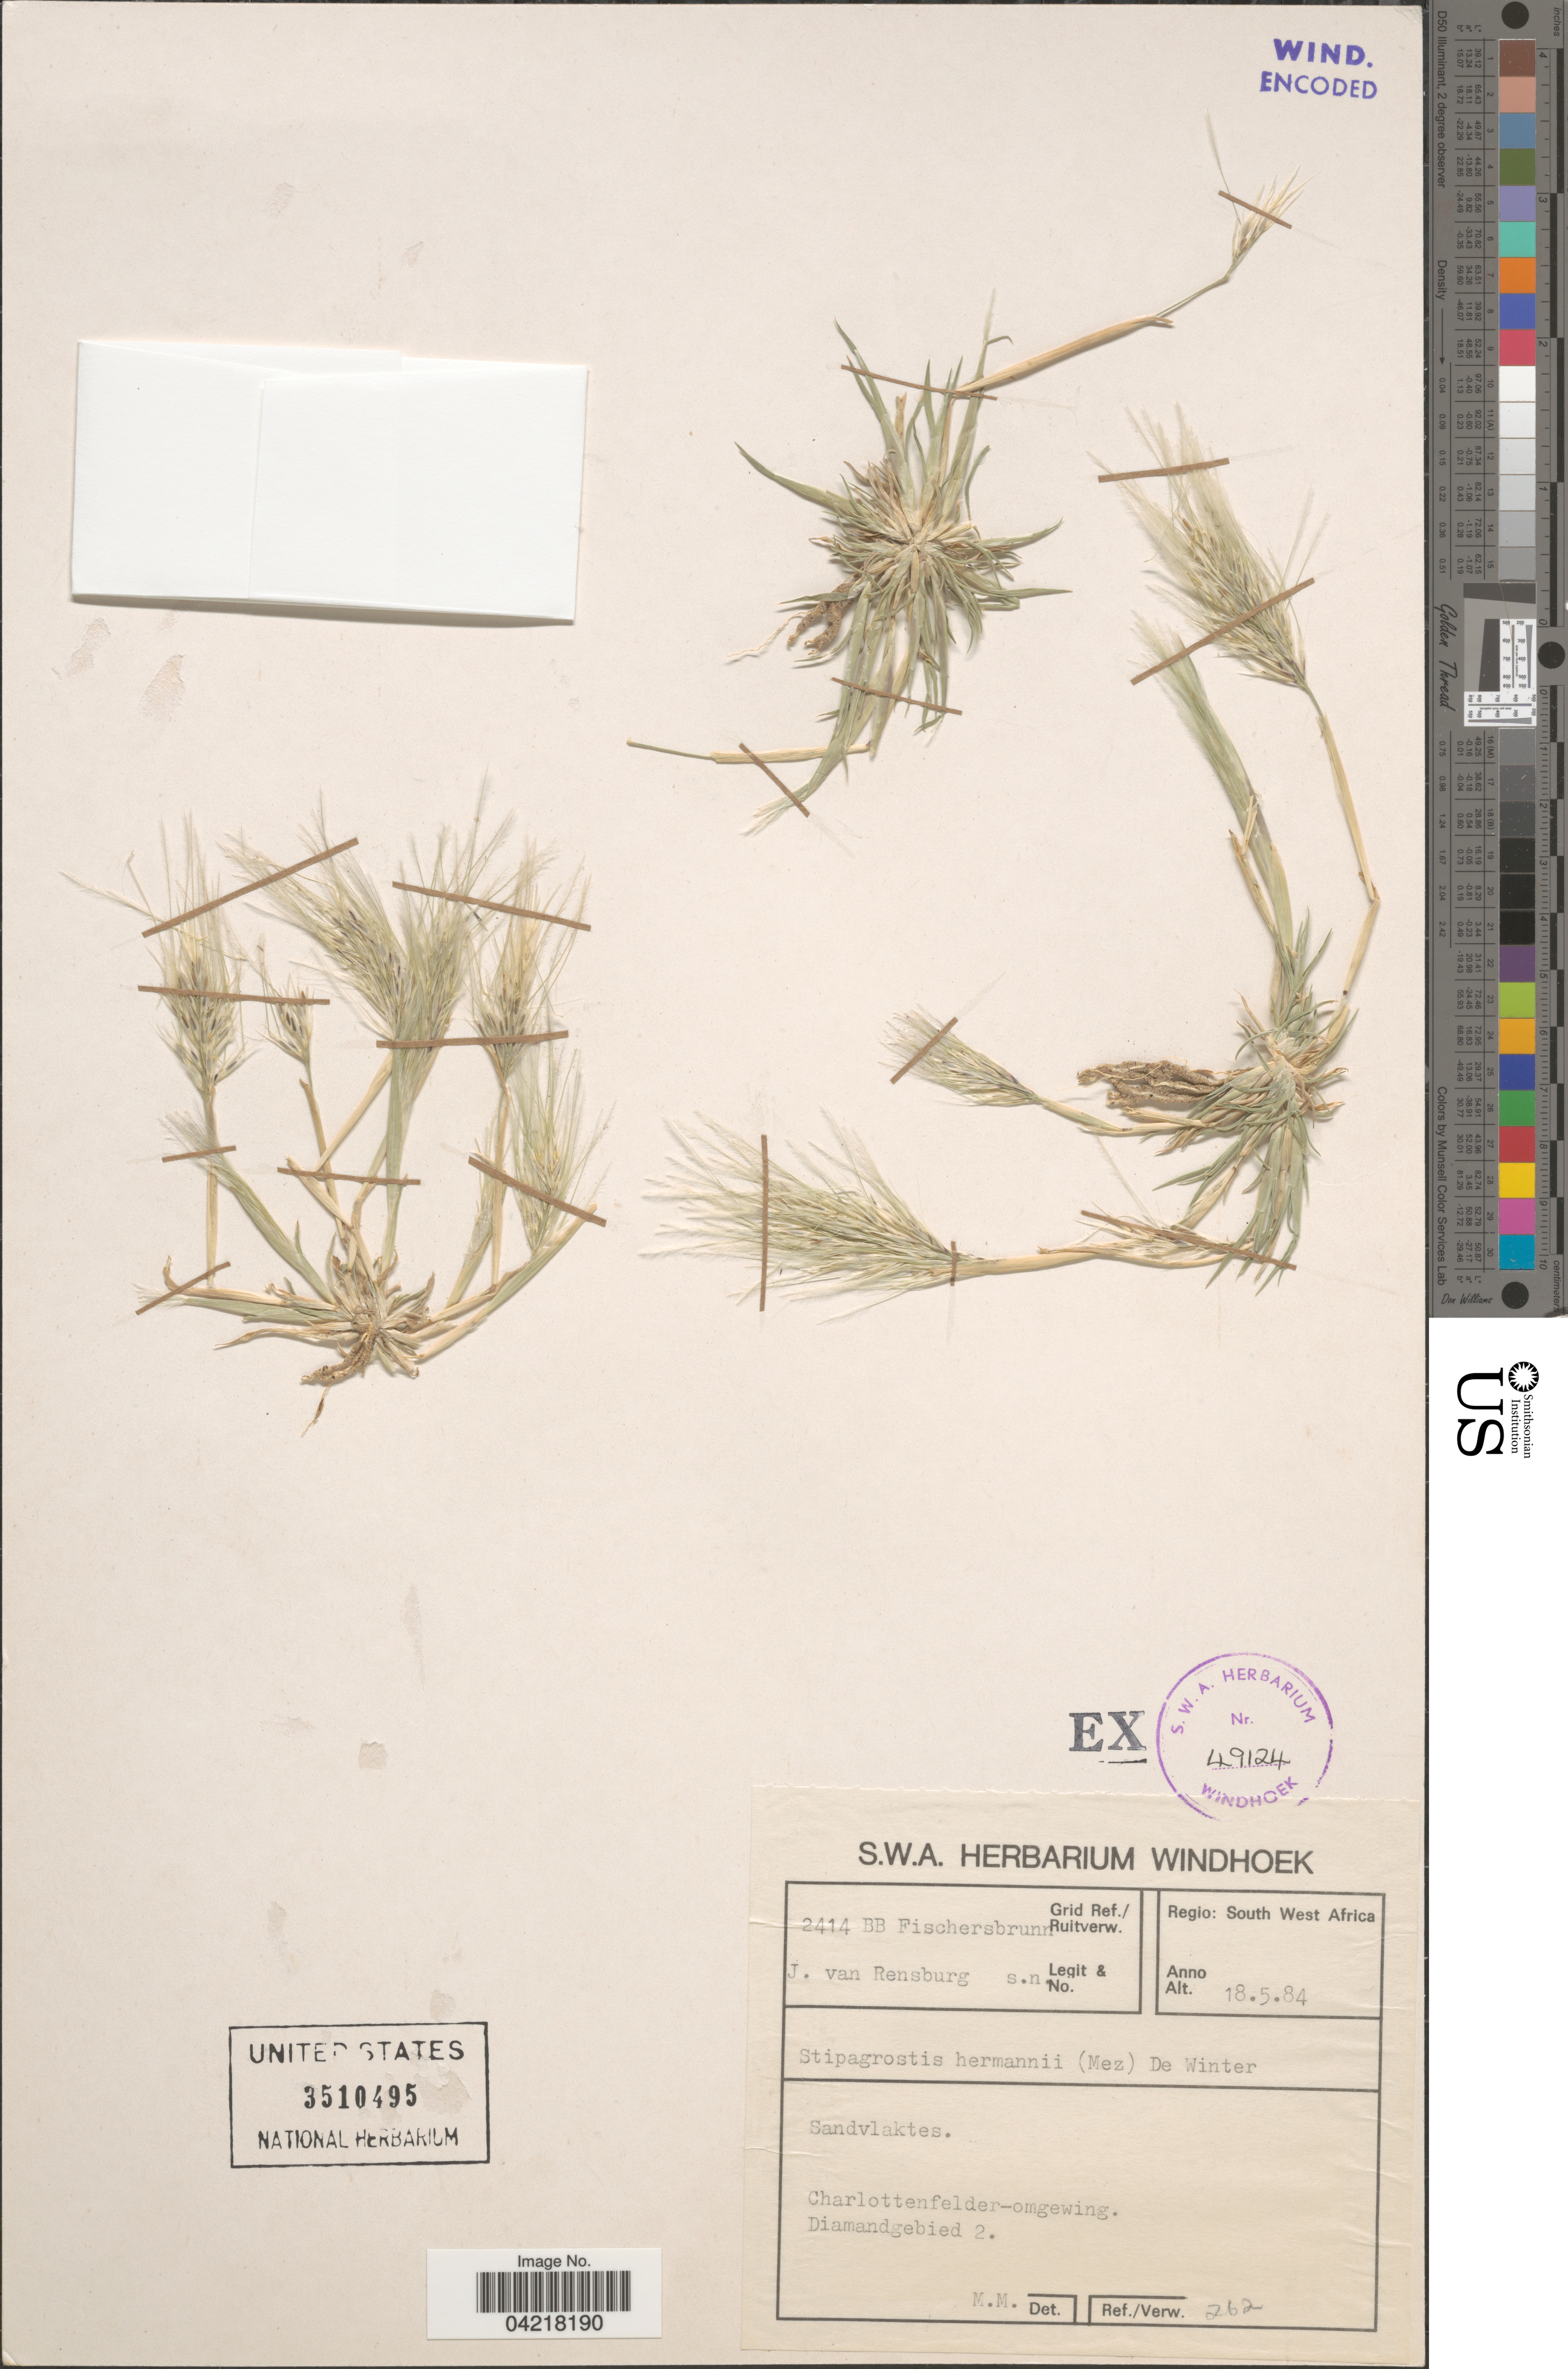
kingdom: Plantae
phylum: Tracheophyta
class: Liliopsida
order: Poales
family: Poaceae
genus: Stipagrostis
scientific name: Stipagrostis hermannii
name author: (Mez) De Winter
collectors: J. Van Rensburg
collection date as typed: Transcribed d/m/y: 18/5/84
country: Namibia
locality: Regio: South West Africa. Sandvlaktes. Charlottenfelder-omgewing. Diamandgebeid 2. 2414 BB Fischersbrunn Grid Ref./Ruitverw.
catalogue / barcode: US 3510495